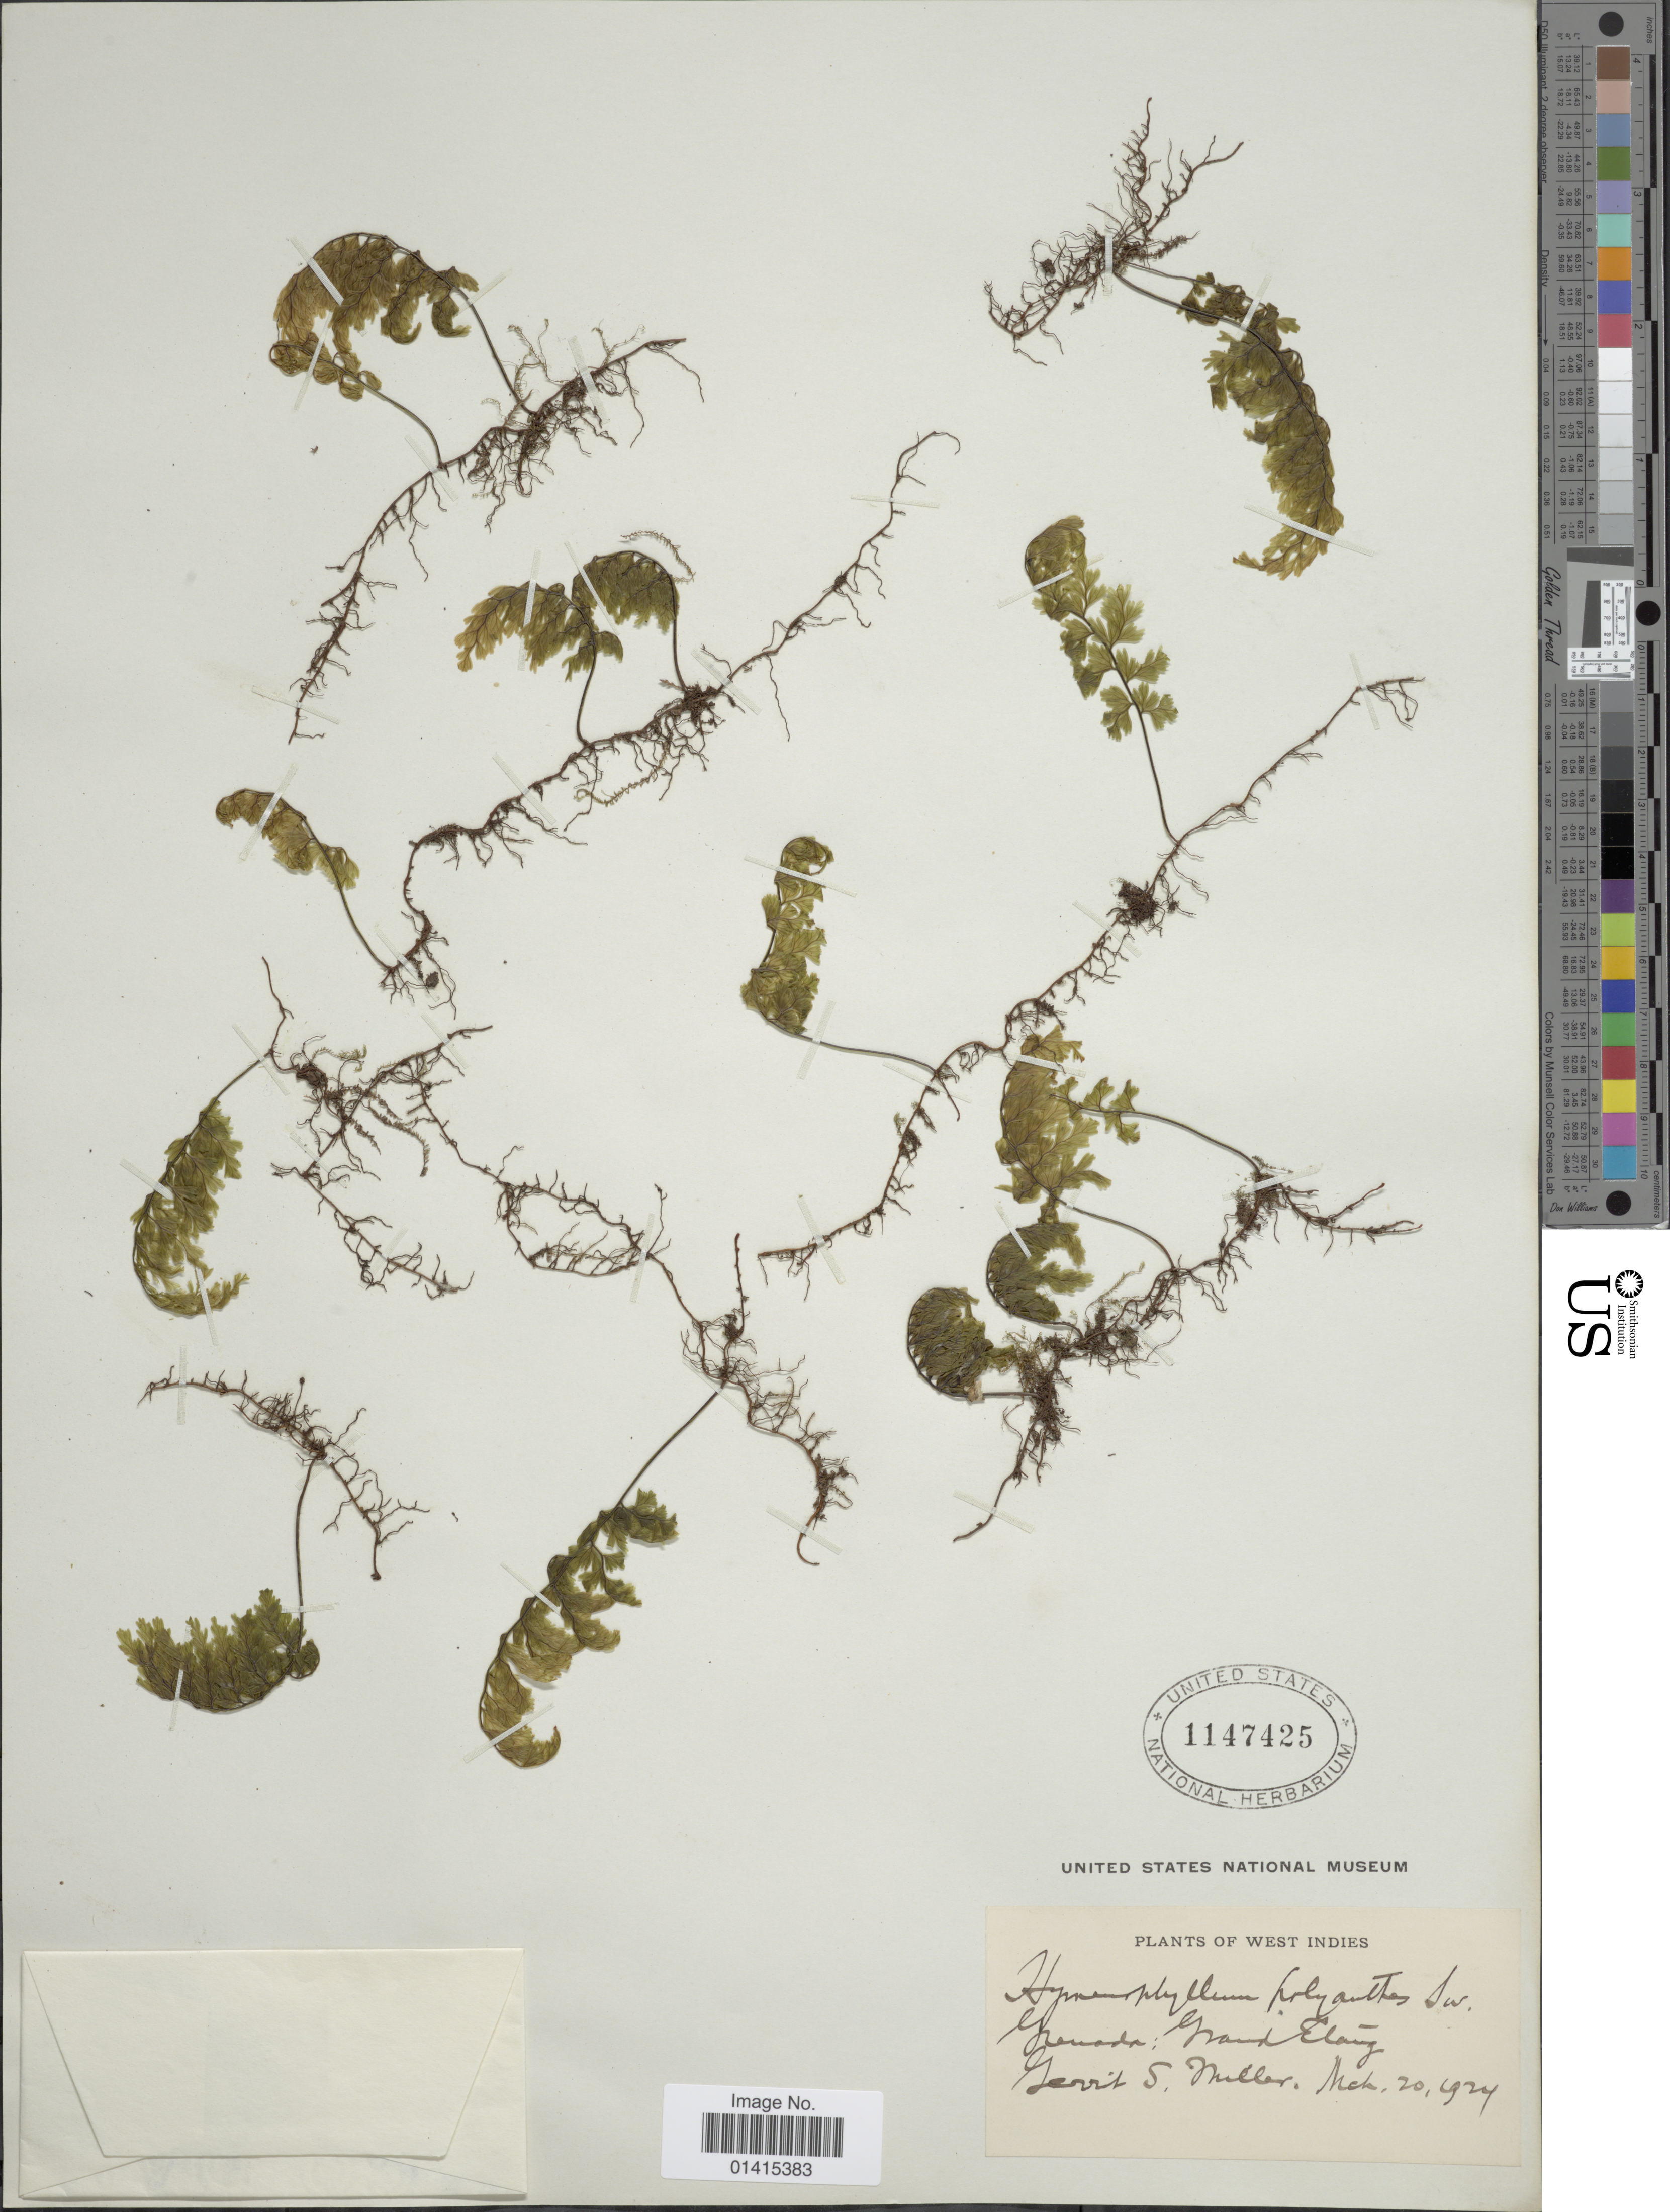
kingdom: Plantae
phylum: Tracheophyta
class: Polypodiopsida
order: Hymenophyllales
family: Hymenophyllaceae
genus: Hymenophyllum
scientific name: Hymenophyllum polyanthos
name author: (Sw.) Sw.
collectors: G. S. Miller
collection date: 1924-03-20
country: Grenada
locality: Grand Etang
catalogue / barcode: US 1147425